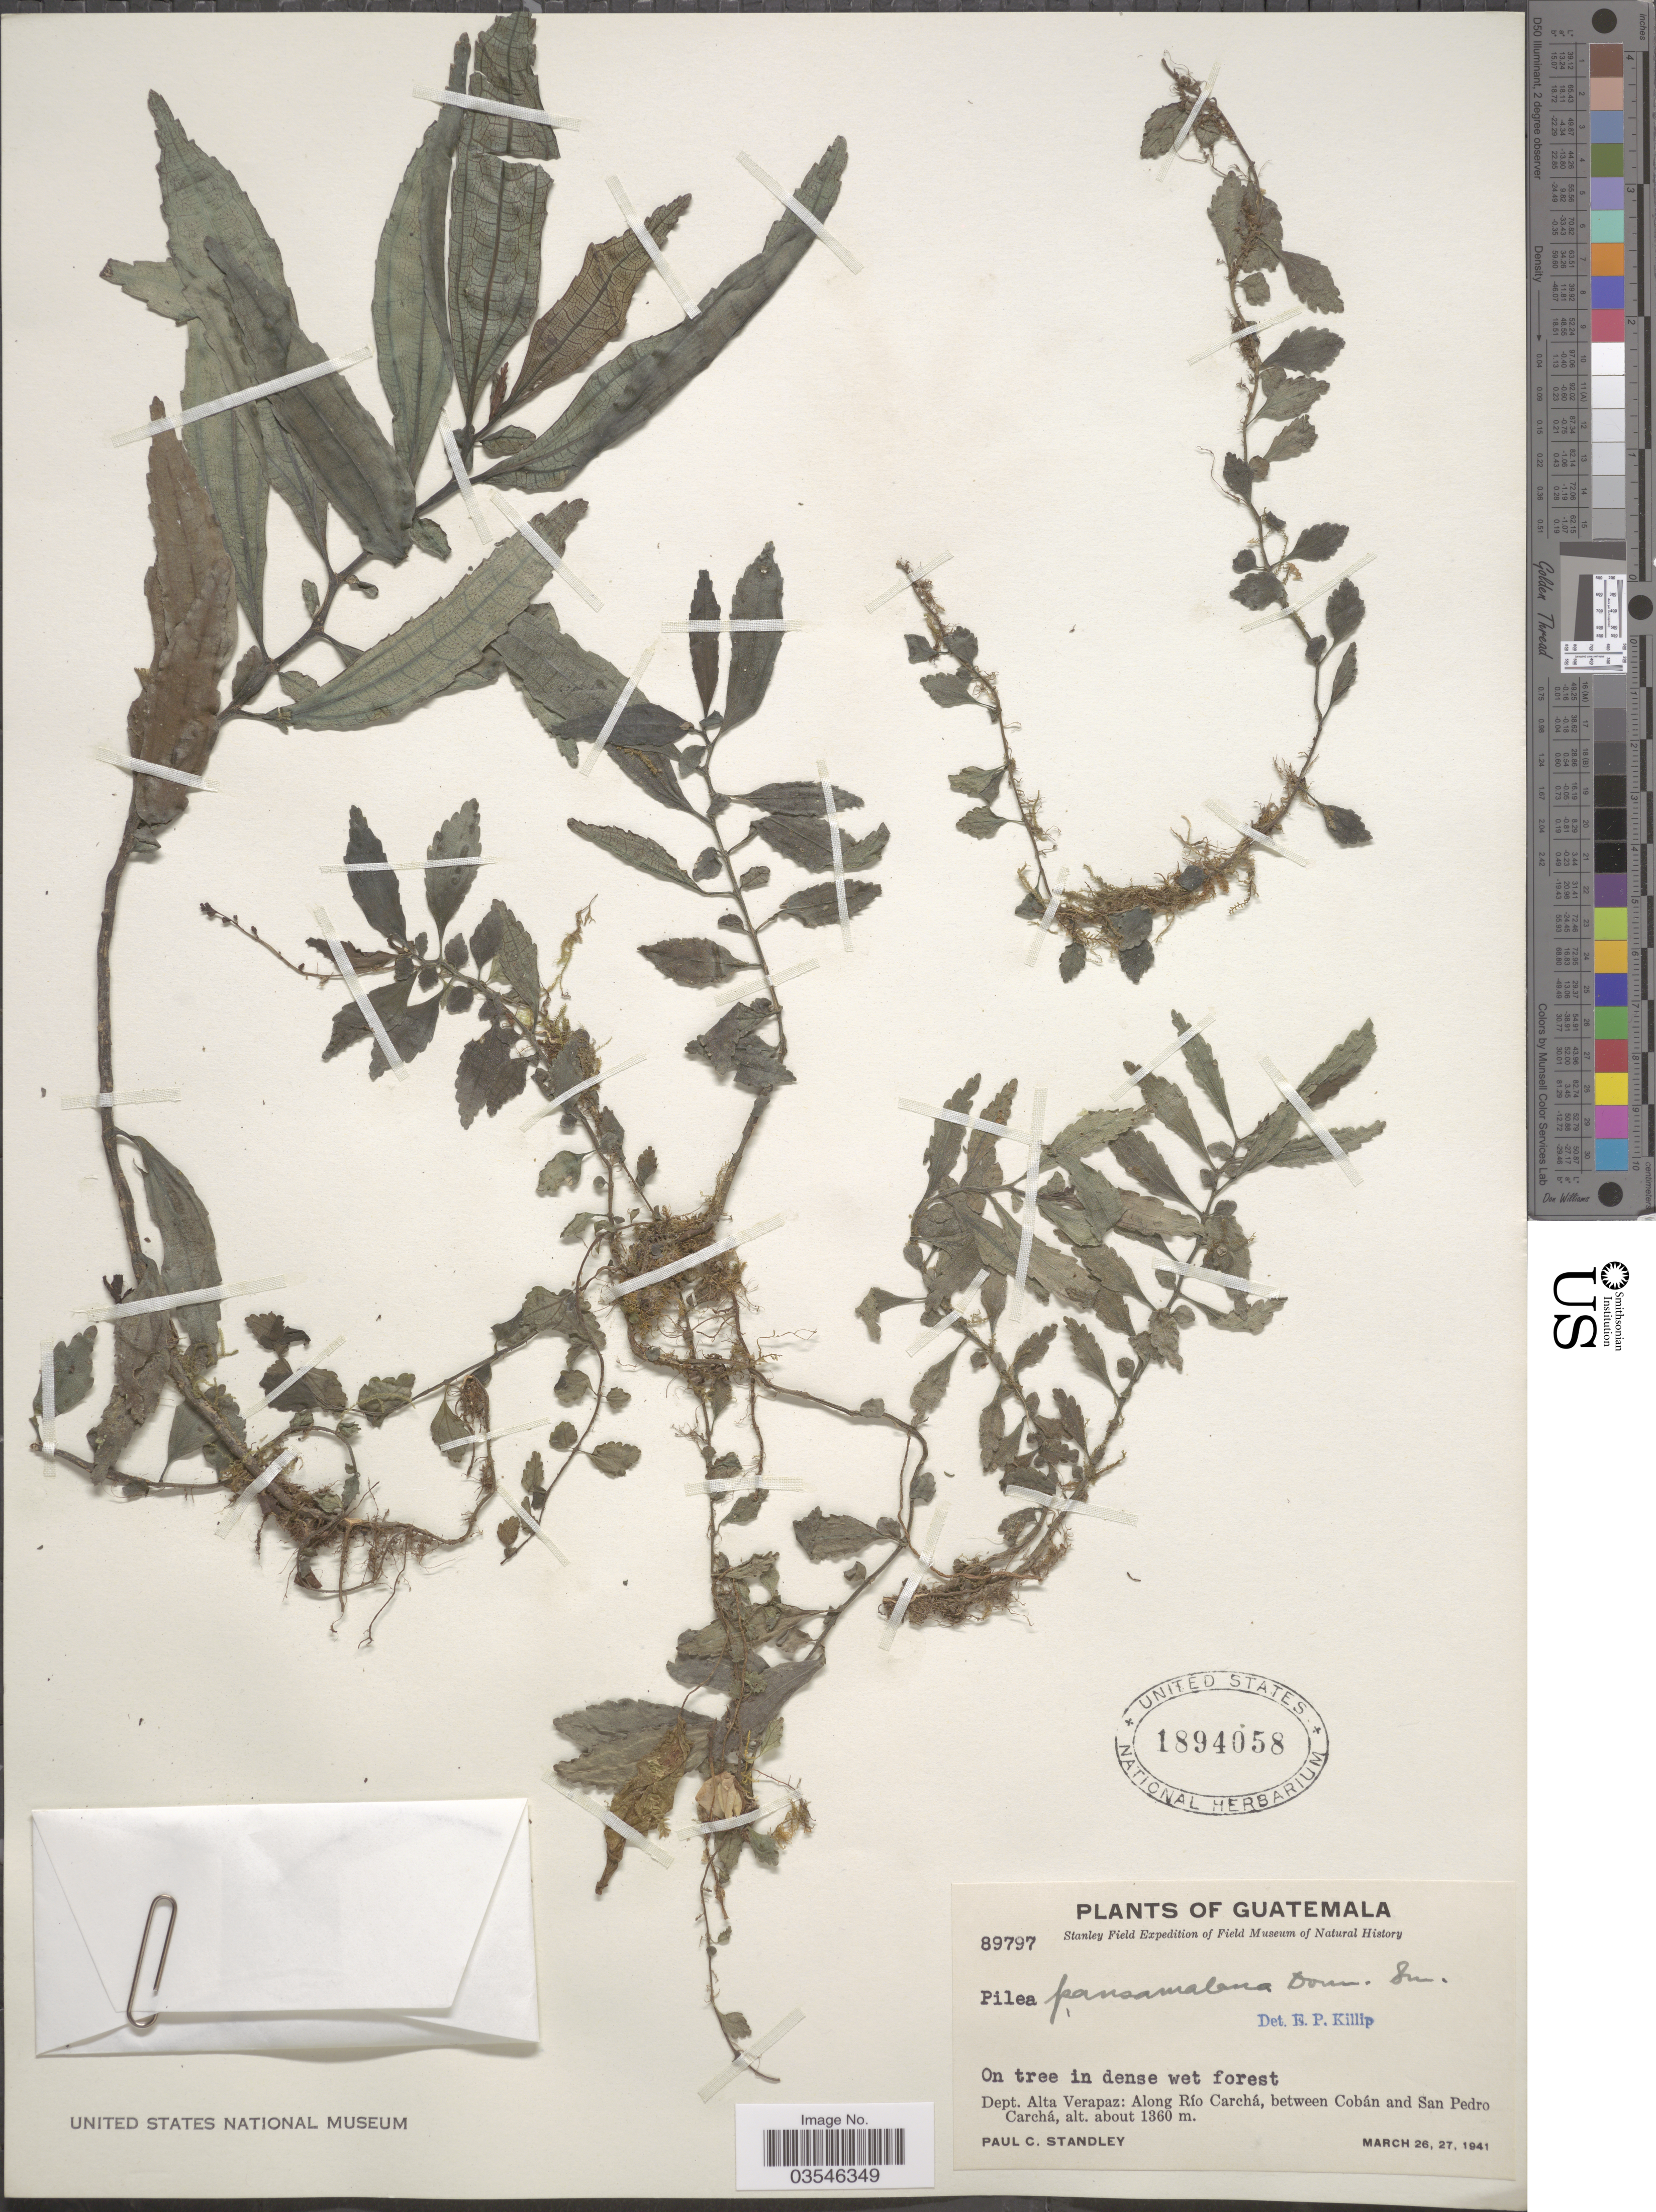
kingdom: Plantae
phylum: Tracheophyta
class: Magnoliopsida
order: Rosales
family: Urticaceae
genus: Pilea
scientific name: Pilea pansamalana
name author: Donn. Sm.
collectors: P. C. Standley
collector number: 89797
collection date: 1941-03-26/1941-03-27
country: Guatemala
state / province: Alta Verapaz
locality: Dept. Alta Verapaz: Along Río Carchá, between Cobán and San Pedro Carchá.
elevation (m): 1360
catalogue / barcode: US 1894058